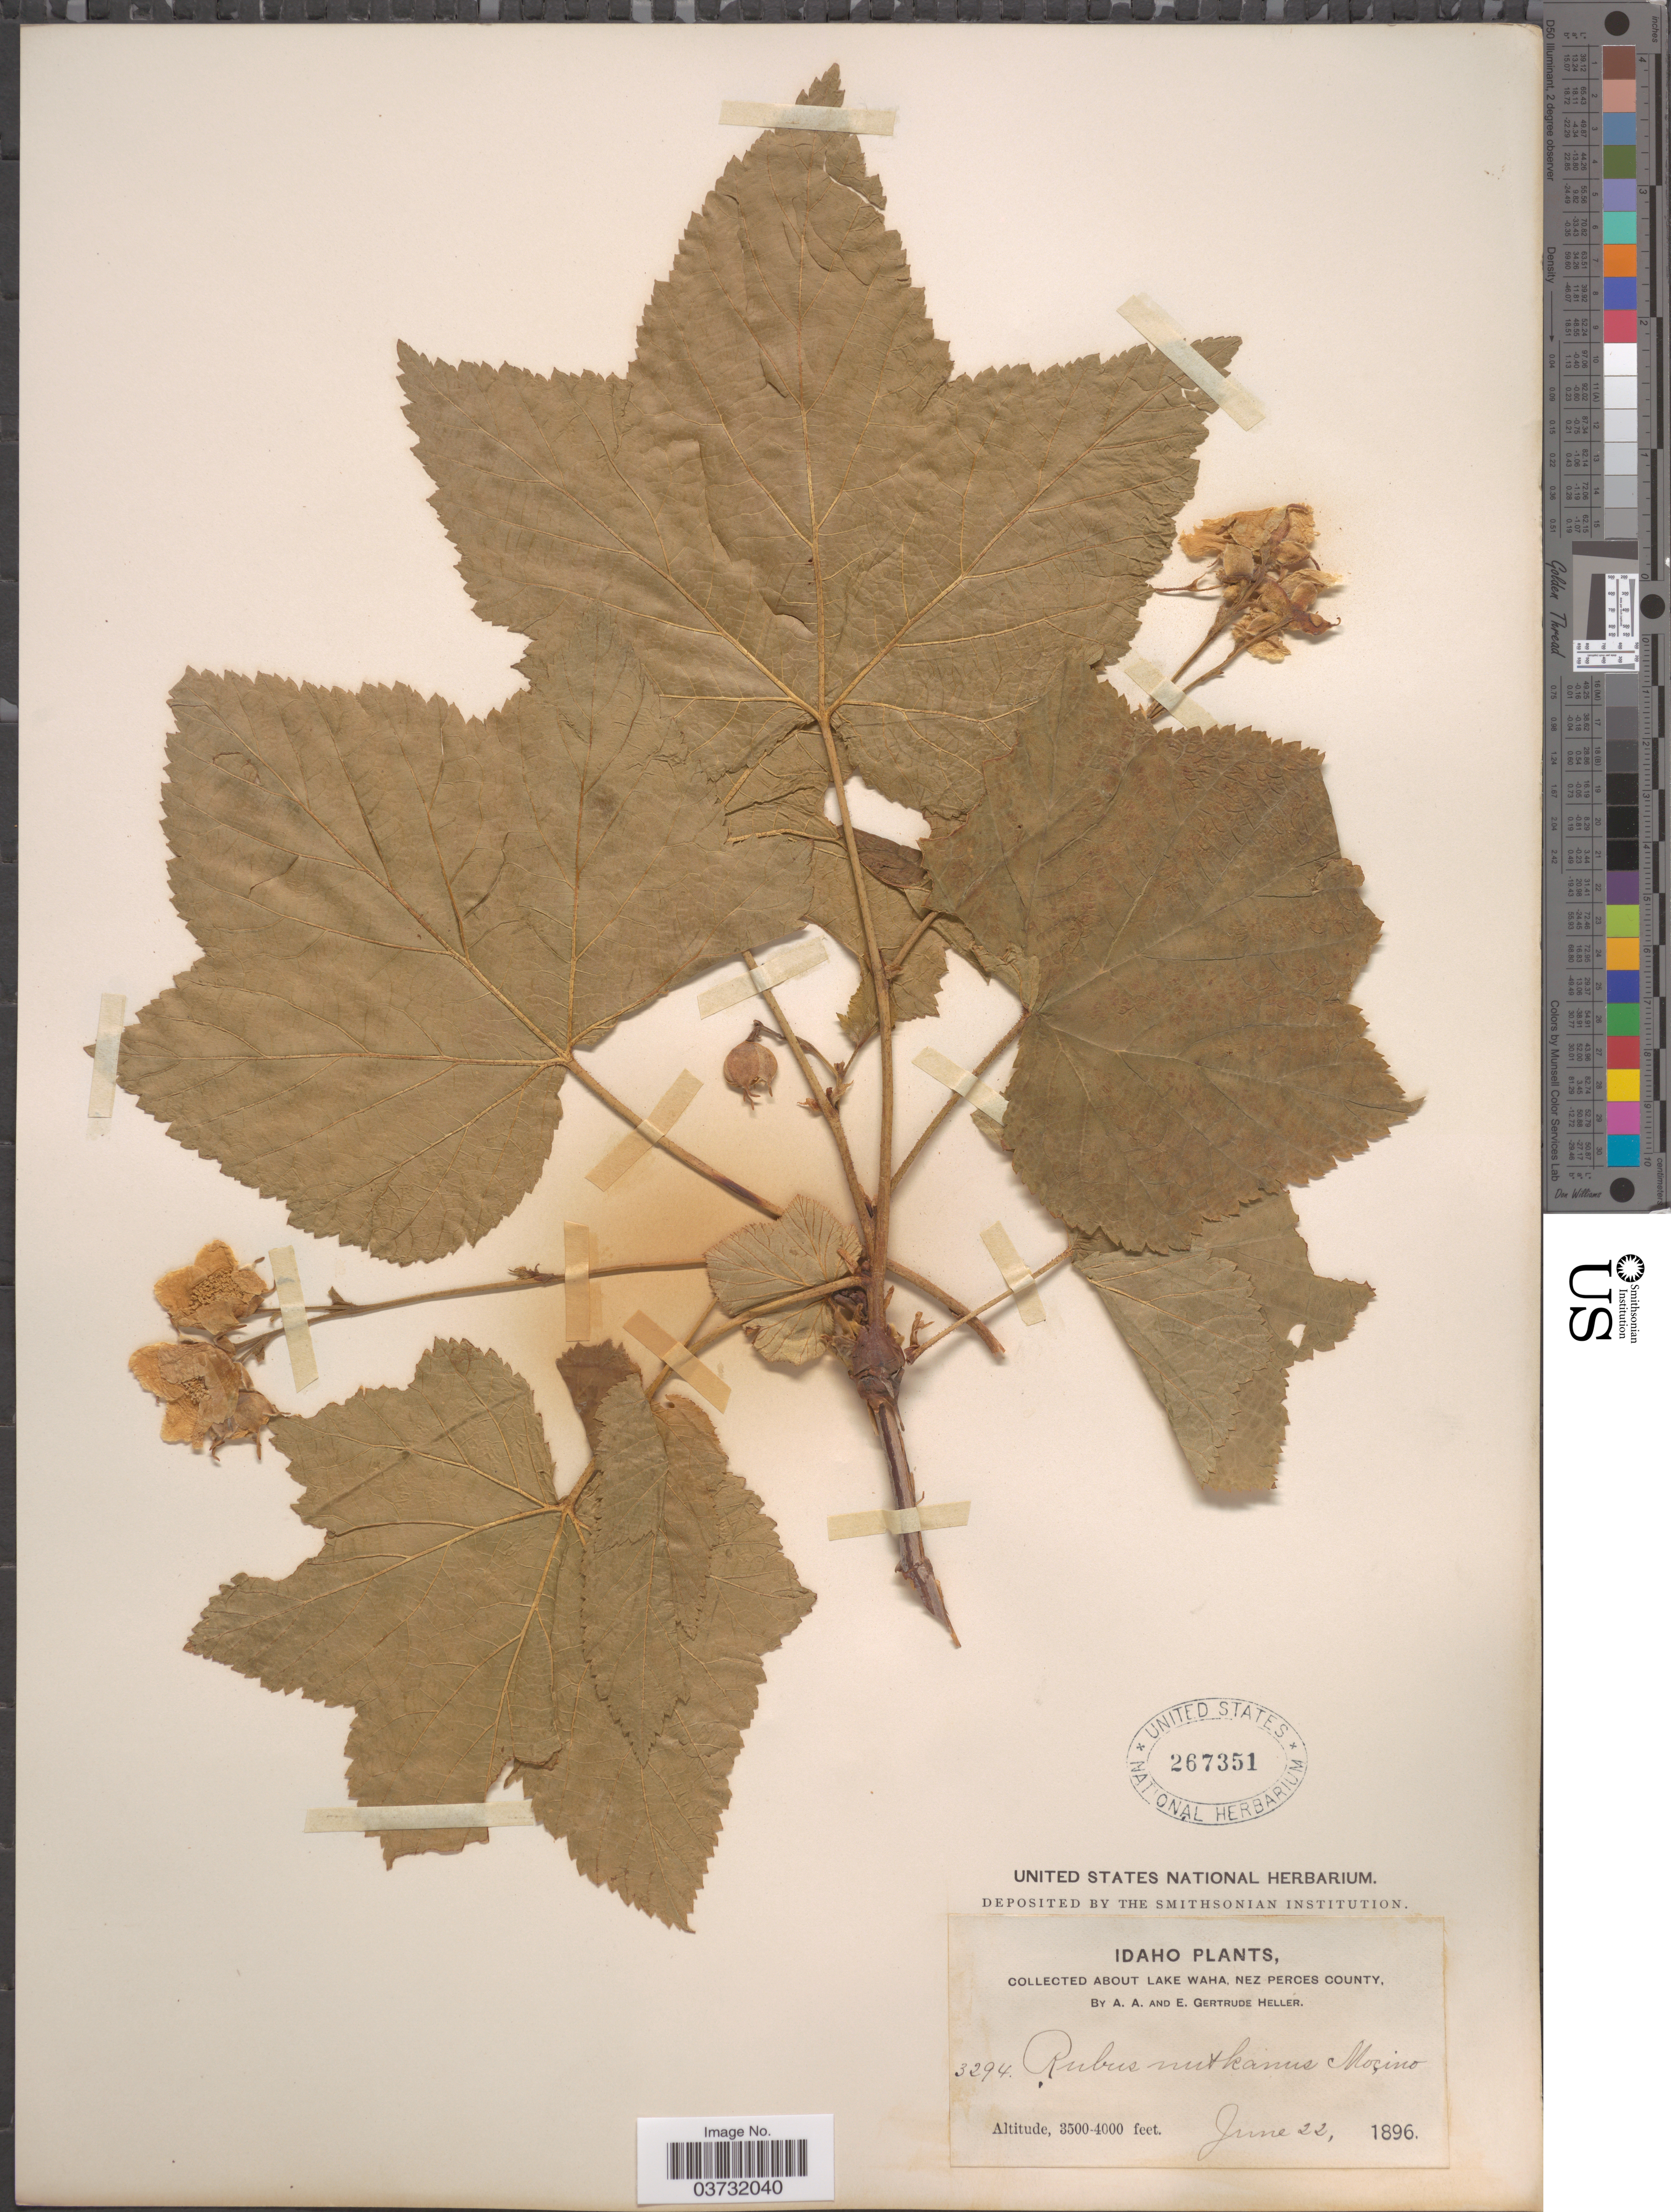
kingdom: Plantae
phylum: Tracheophyta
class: Magnoliopsida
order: Rosales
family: Rosaceae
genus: Rubus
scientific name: Rubus parviflorus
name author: Nutt.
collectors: A. A. Heller & E. G. Heller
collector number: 3294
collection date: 1896-06-22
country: United States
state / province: Idaho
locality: About Lake Waha, Nez Perces County.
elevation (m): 1067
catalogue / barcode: US 267351